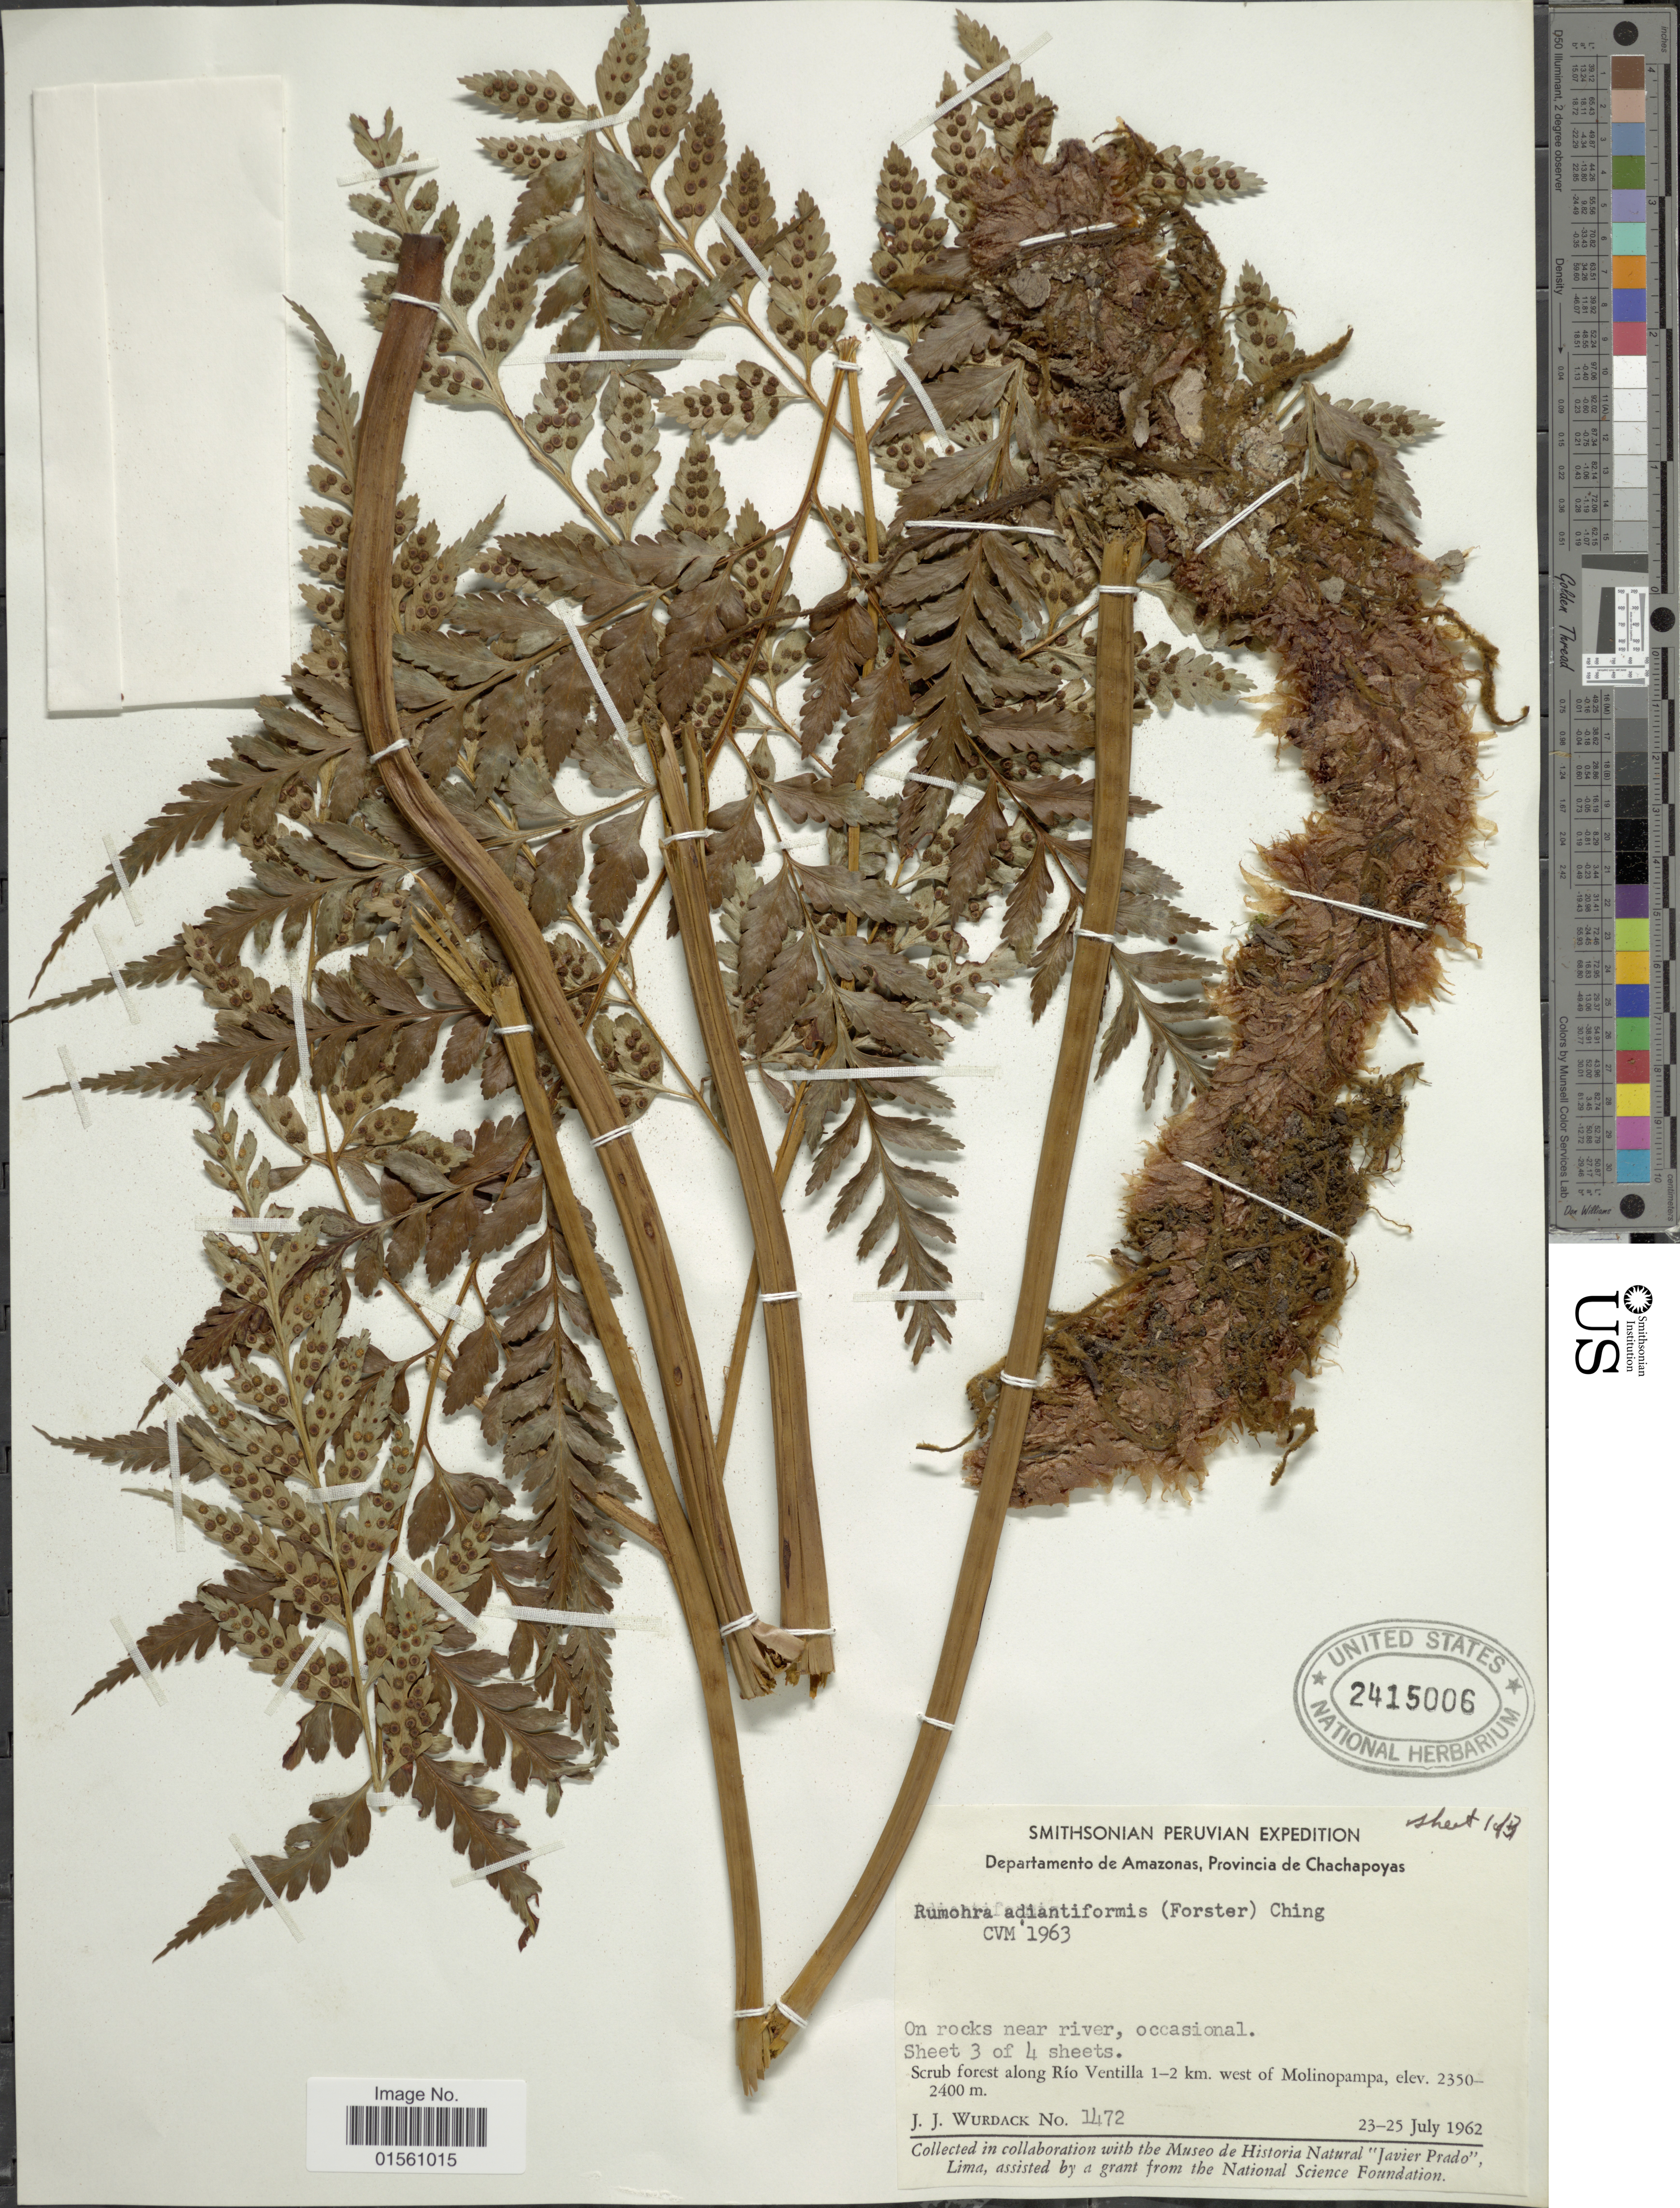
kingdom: Plantae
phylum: Tracheophyta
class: Polypodiopsida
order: Polypodiales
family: Dryopteridaceae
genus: Rumohra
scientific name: Rumohra adiantiformis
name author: (G. Forst.) Ching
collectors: J. J. Wurdack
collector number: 1472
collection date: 1962-07-23/1962-07-25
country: Peru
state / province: Amazonas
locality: Departamento de Amazonas, Provincia de Chachapoyas, scrub forest along rio Ventilla 1-2 km. west of Molinopampa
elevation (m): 2350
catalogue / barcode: US 2415006